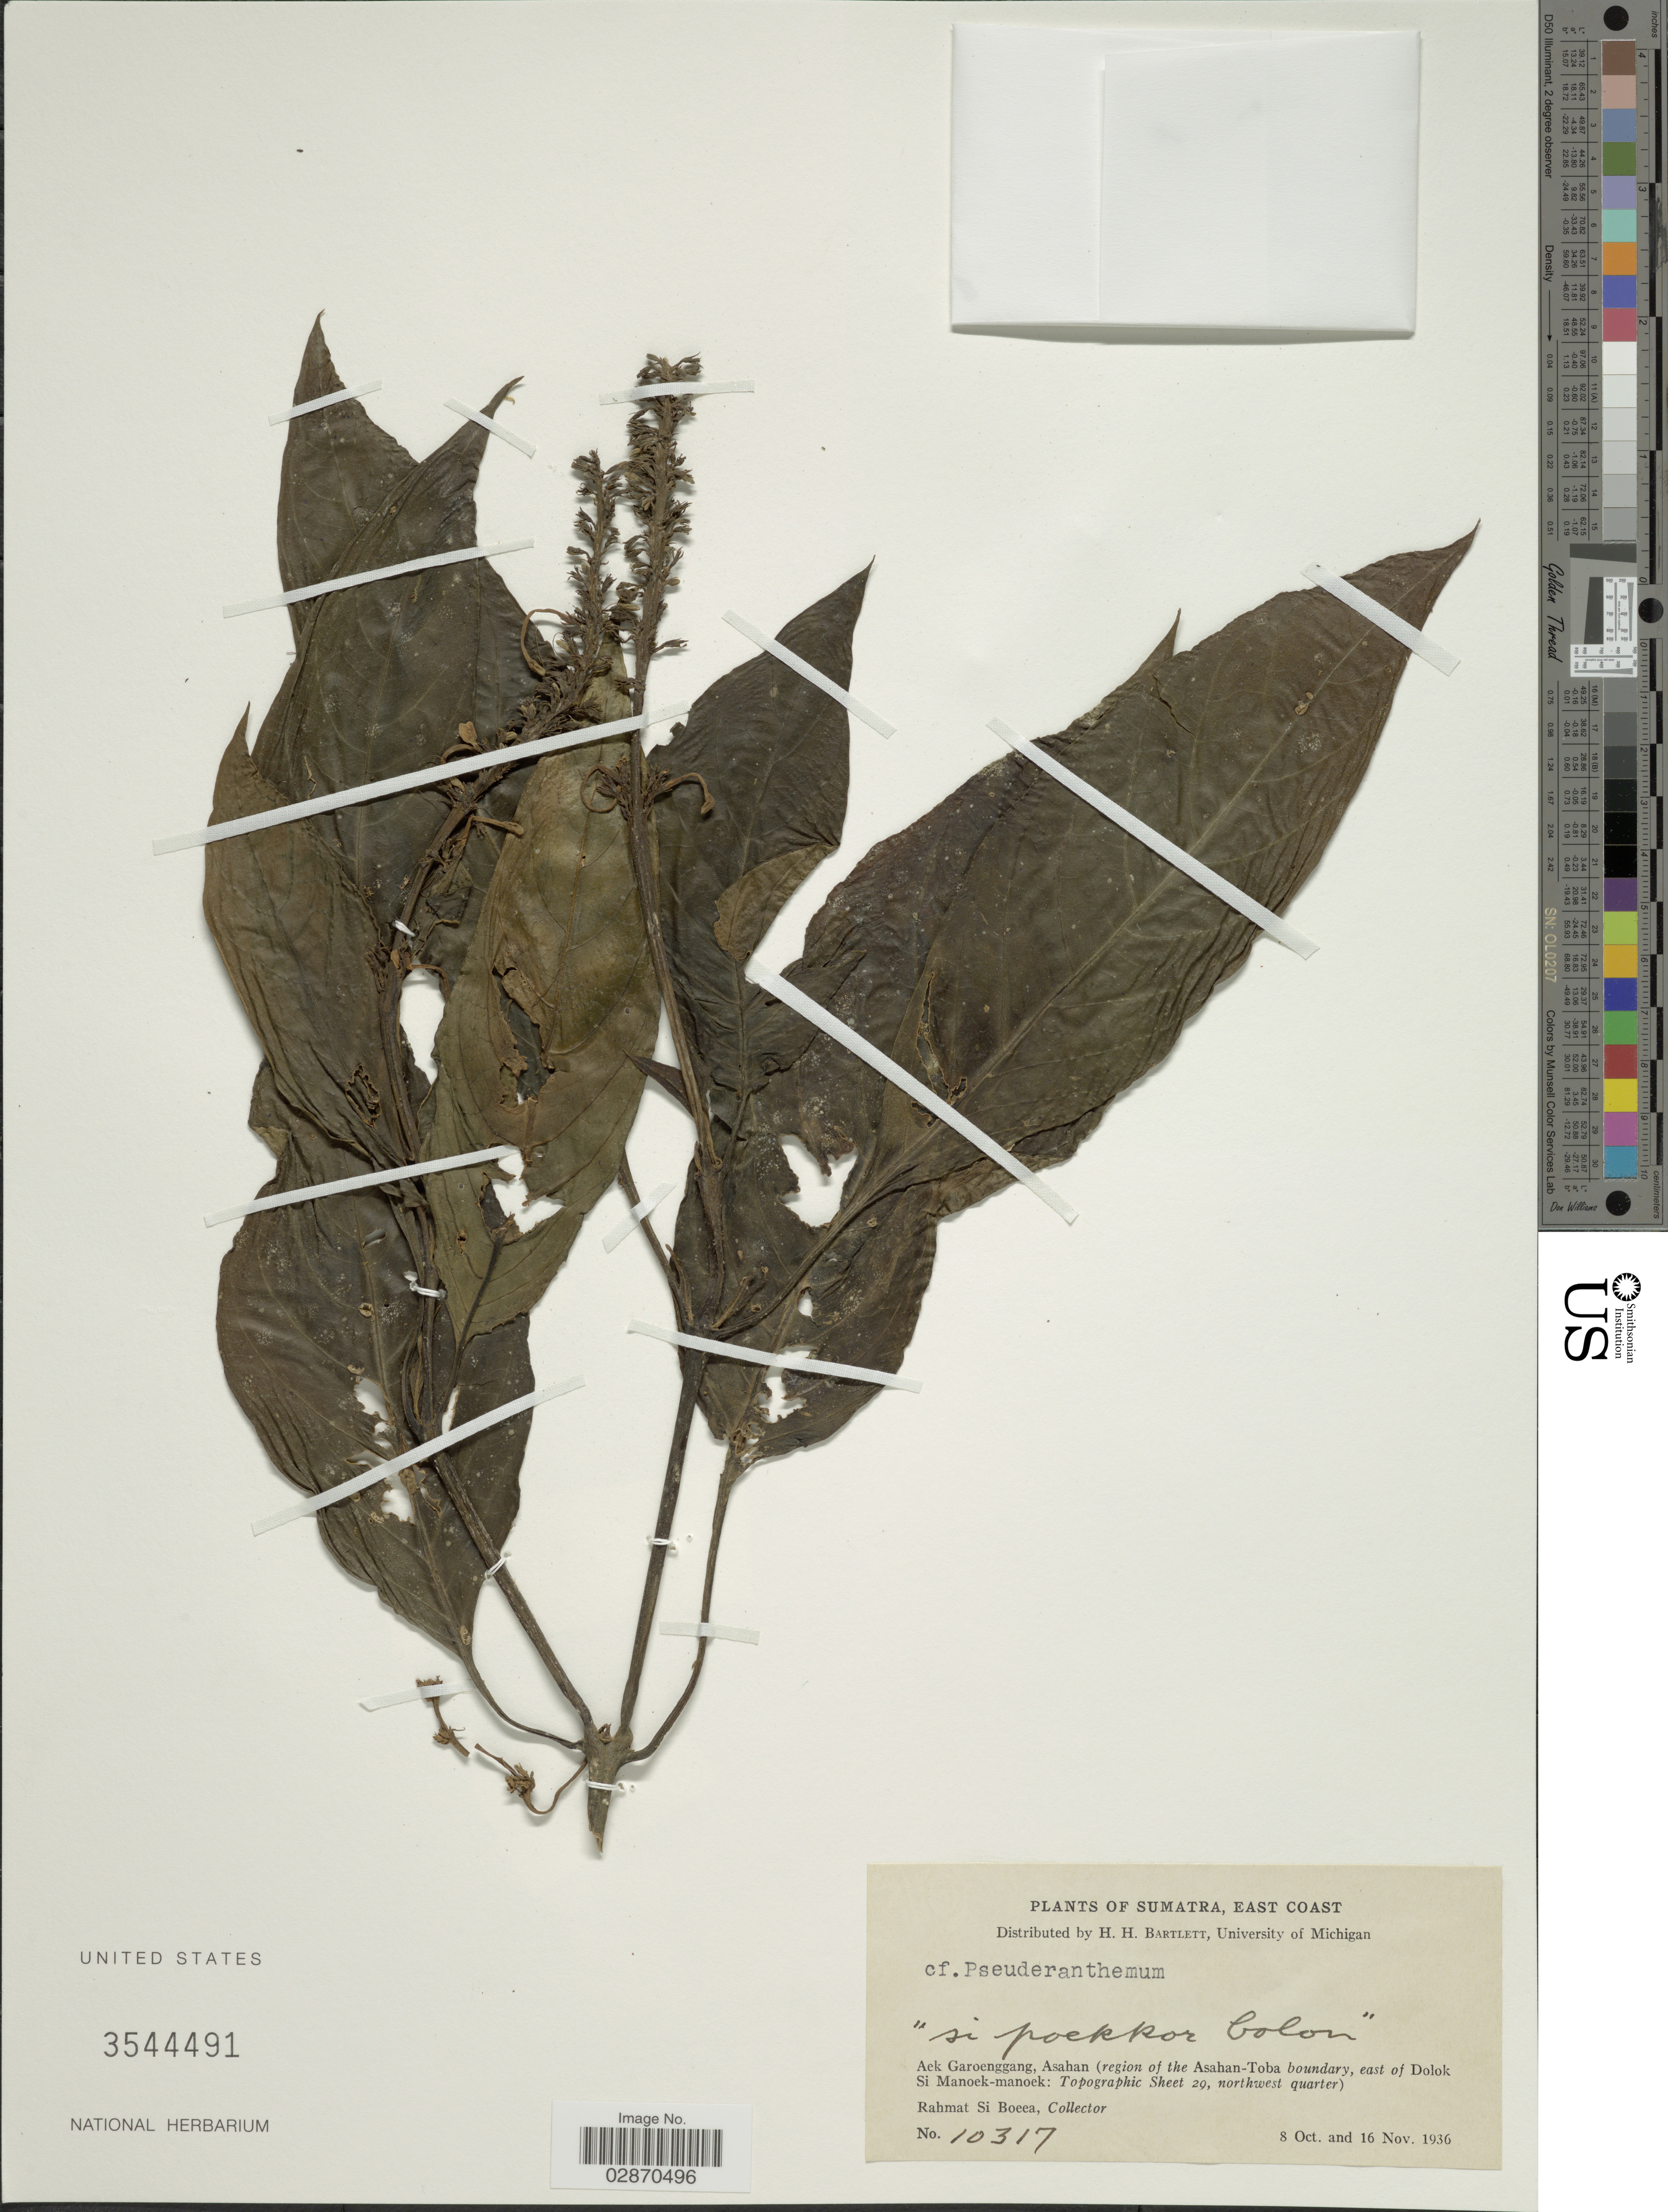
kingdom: Plantae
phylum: Tracheophyta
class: Magnoliopsida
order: Lamiales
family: Acanthaceae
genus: Pseuderanthemum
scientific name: Pseuderanthemum sp.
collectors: Rahmat Si Boeea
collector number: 10317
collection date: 1936-10-08/1936-11-16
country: Indonesia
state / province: Sumatra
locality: East Coast. Aek Garoenggang, Asahan (region of the Asahan-Toba boundary, east of Dolok Si Manoek-manoek: Topographic Sheet 29, northwest quarter).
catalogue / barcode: US 3544491